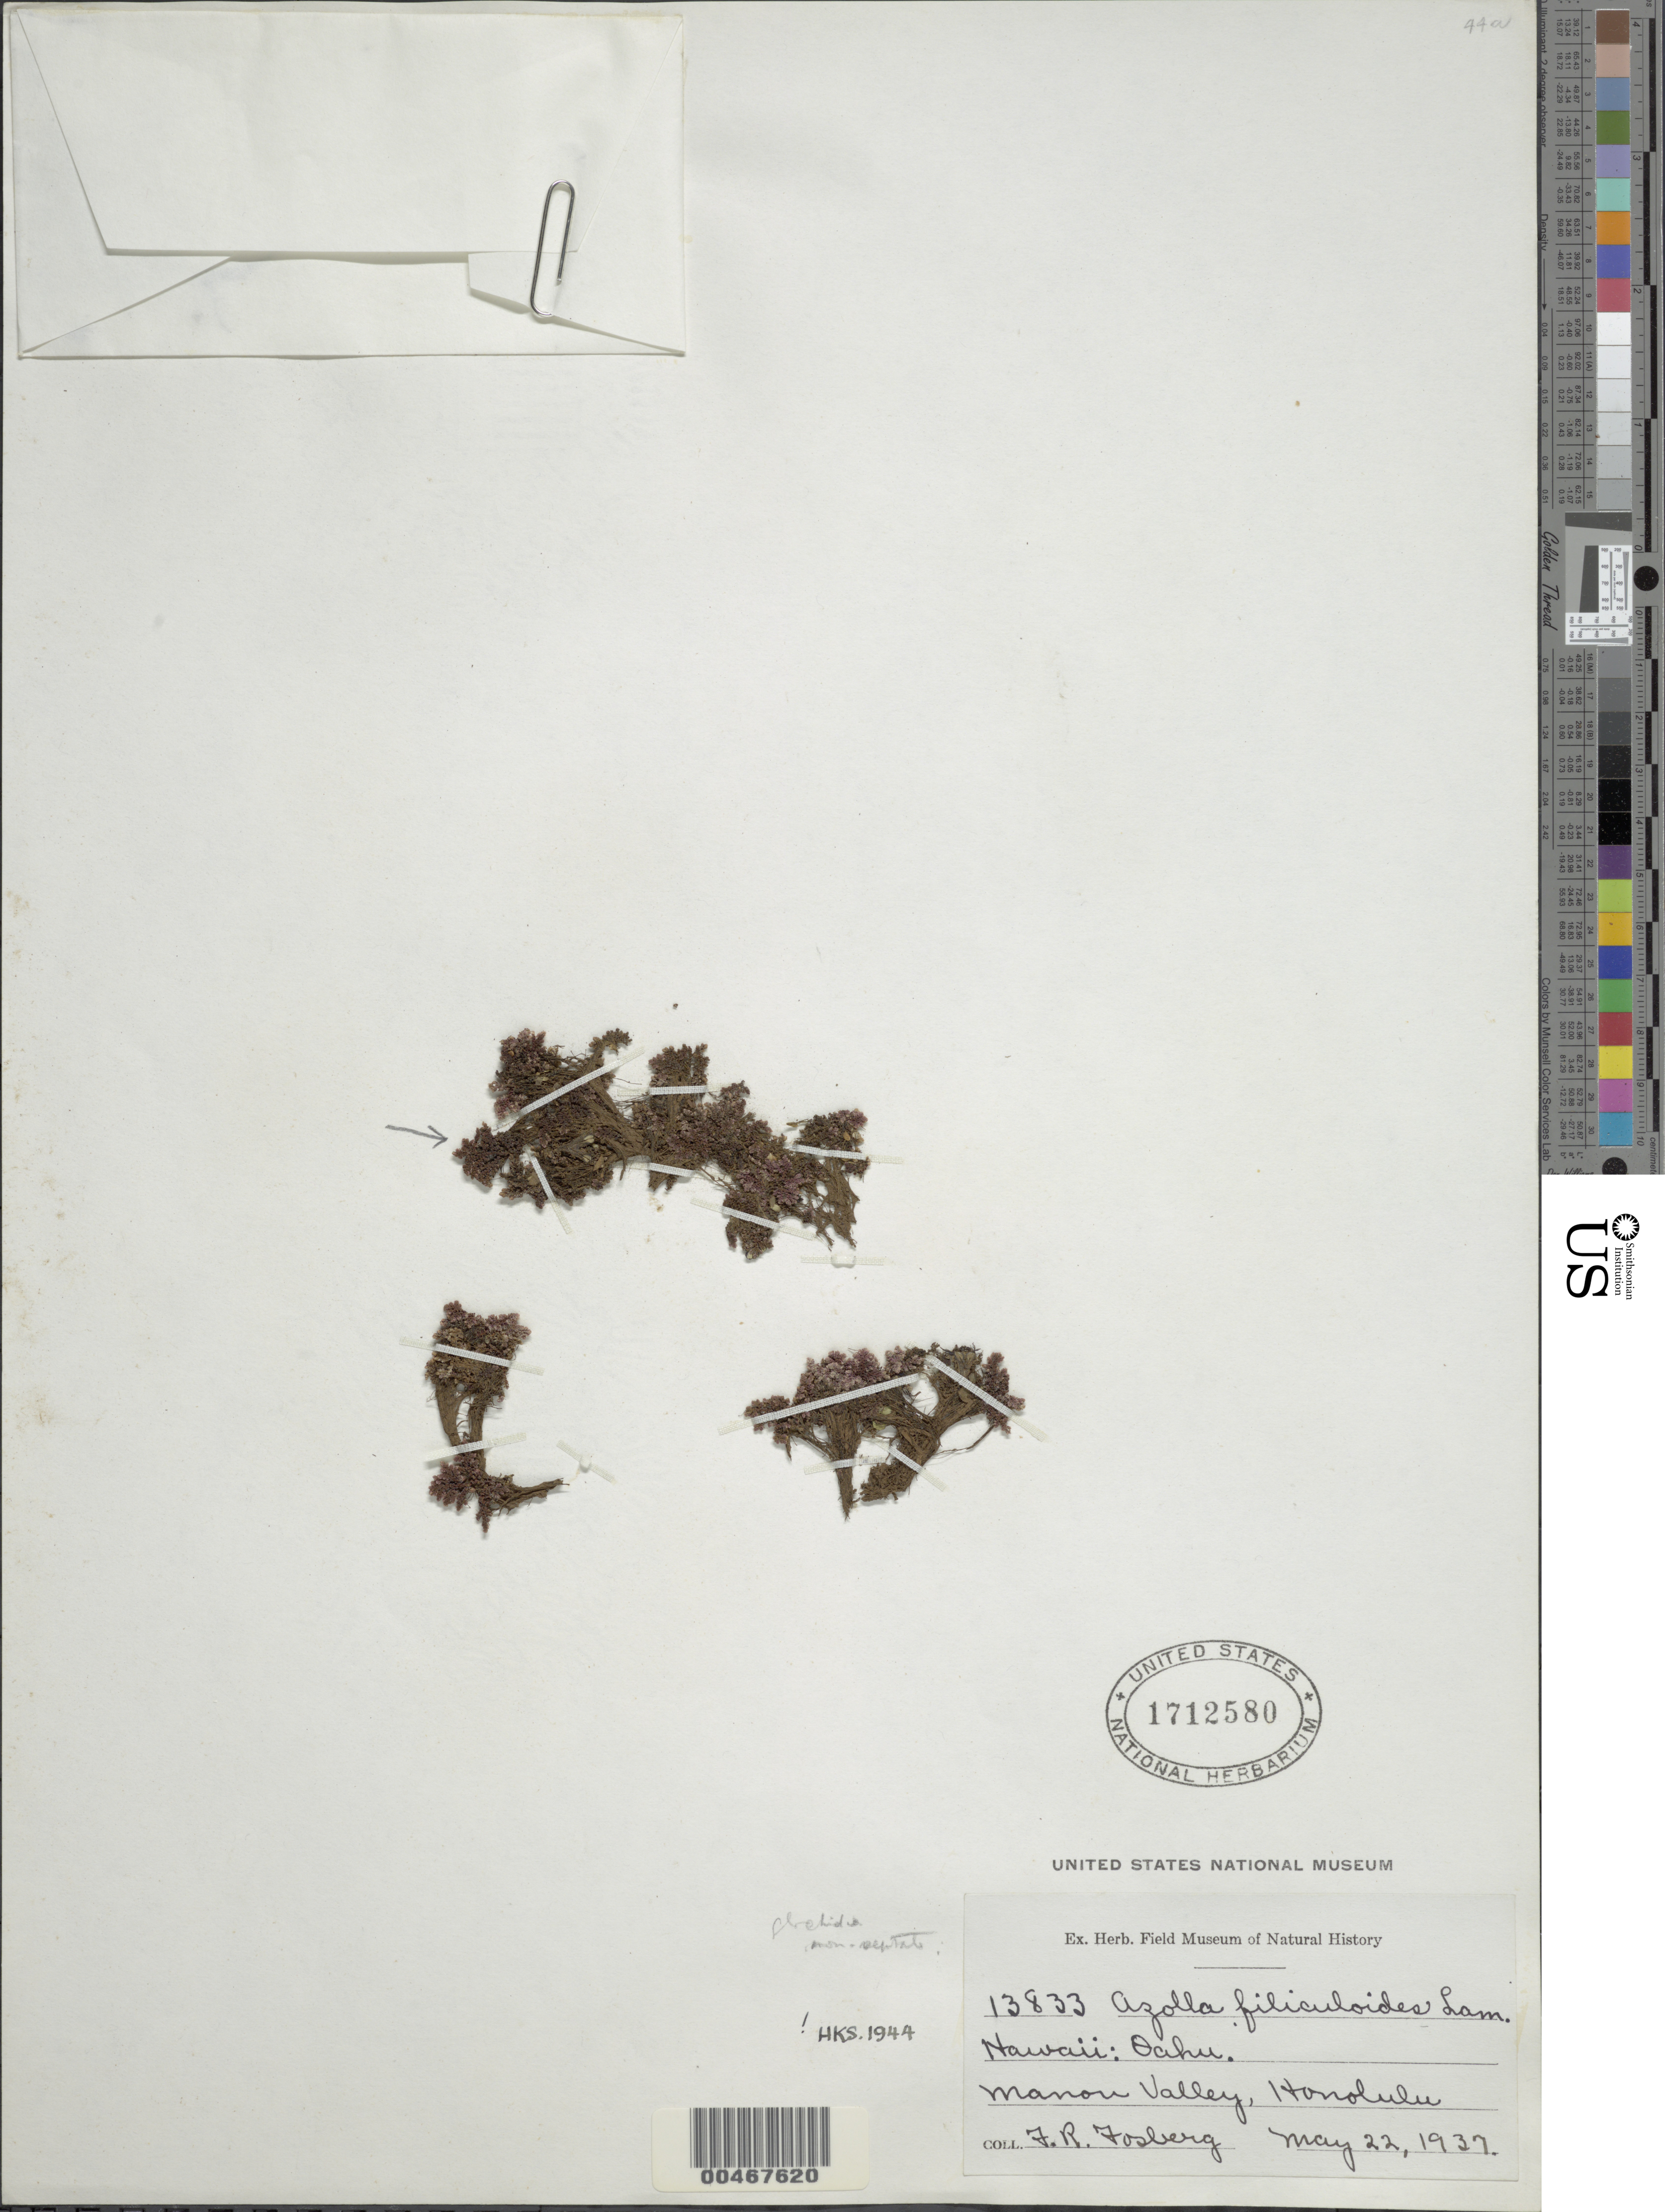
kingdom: Plantae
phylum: Tracheophyta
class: Polypodiopsida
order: Salviniales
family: Salviniaceae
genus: Azolla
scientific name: Azolla filiculoides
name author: Lam.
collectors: F. R. Fosberg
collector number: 13833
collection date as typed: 22 May 1937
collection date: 1937-05-22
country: United States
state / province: Hawaii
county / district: Honolulu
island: Oahu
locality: Manoa Valley, Honolulu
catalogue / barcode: US 1712580